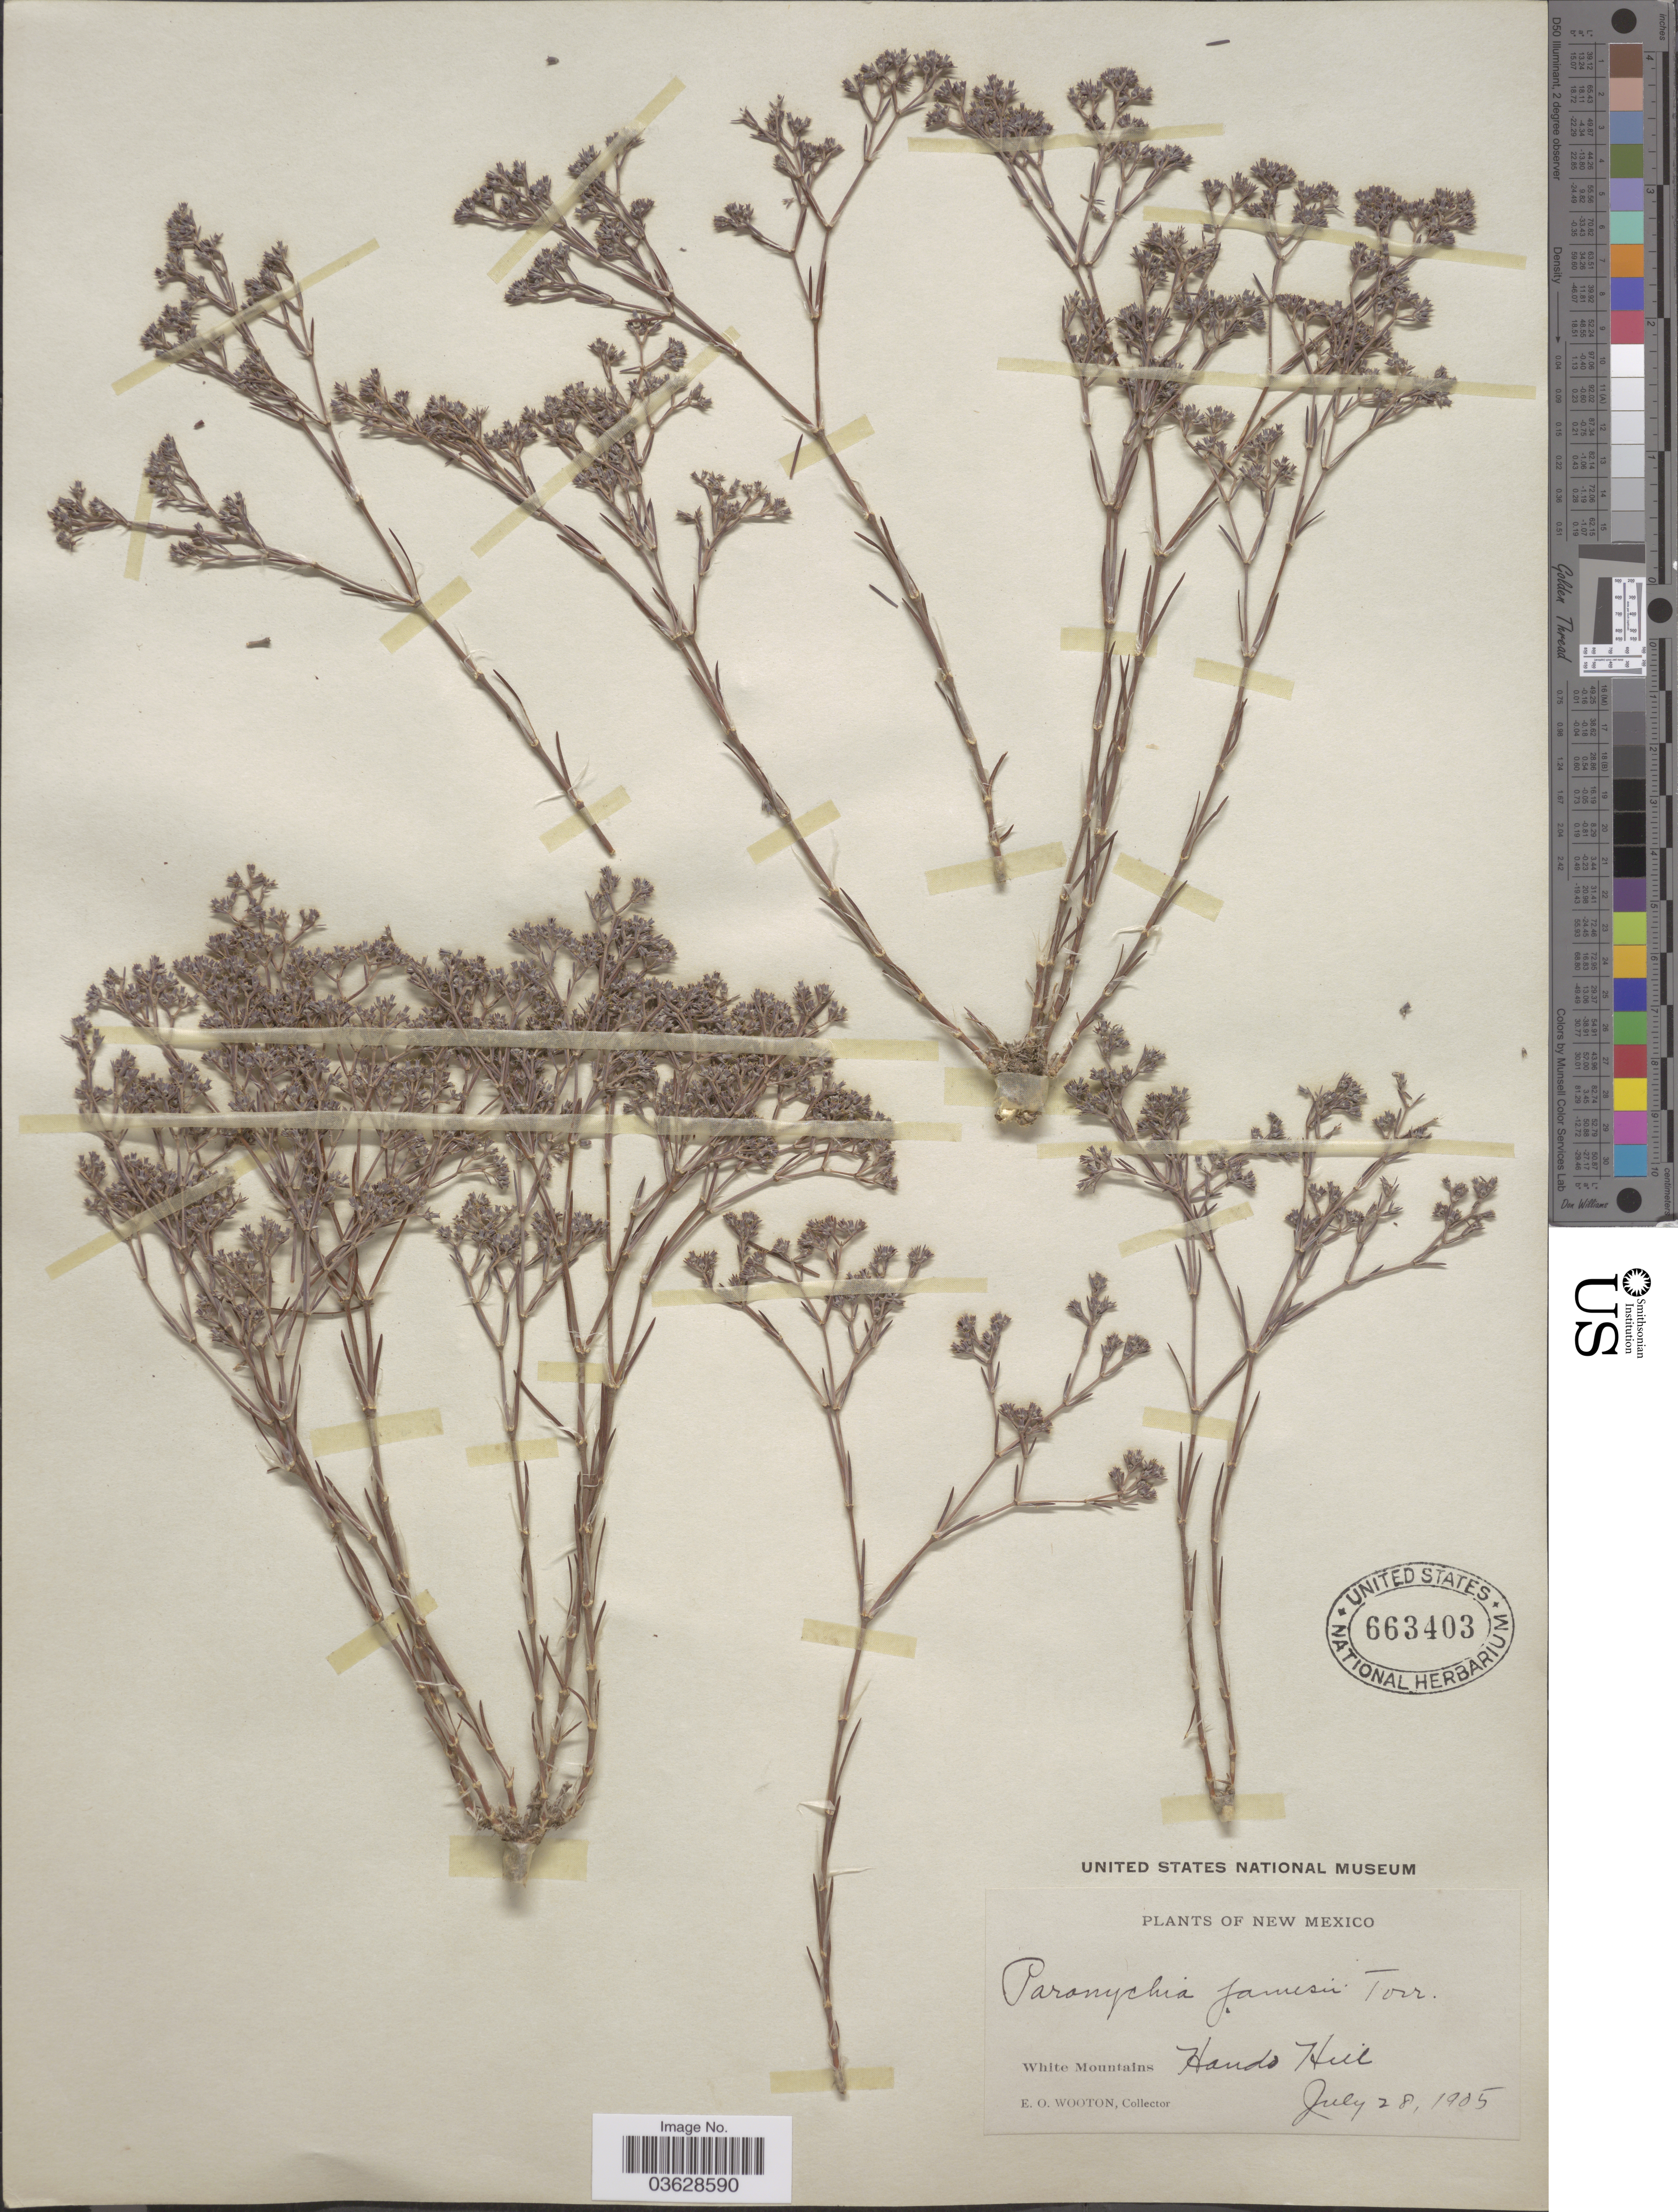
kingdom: Plantae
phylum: Tracheophyta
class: Magnoliopsida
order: Caryophyllales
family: Caryophyllaceae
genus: Paronychia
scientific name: Paronychia jamesii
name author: Torr. & A. Gray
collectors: E. O. Wooton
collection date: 1905-07-28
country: United States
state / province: New Mexico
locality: White Mountains, Hando Hill.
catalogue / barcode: US 663403